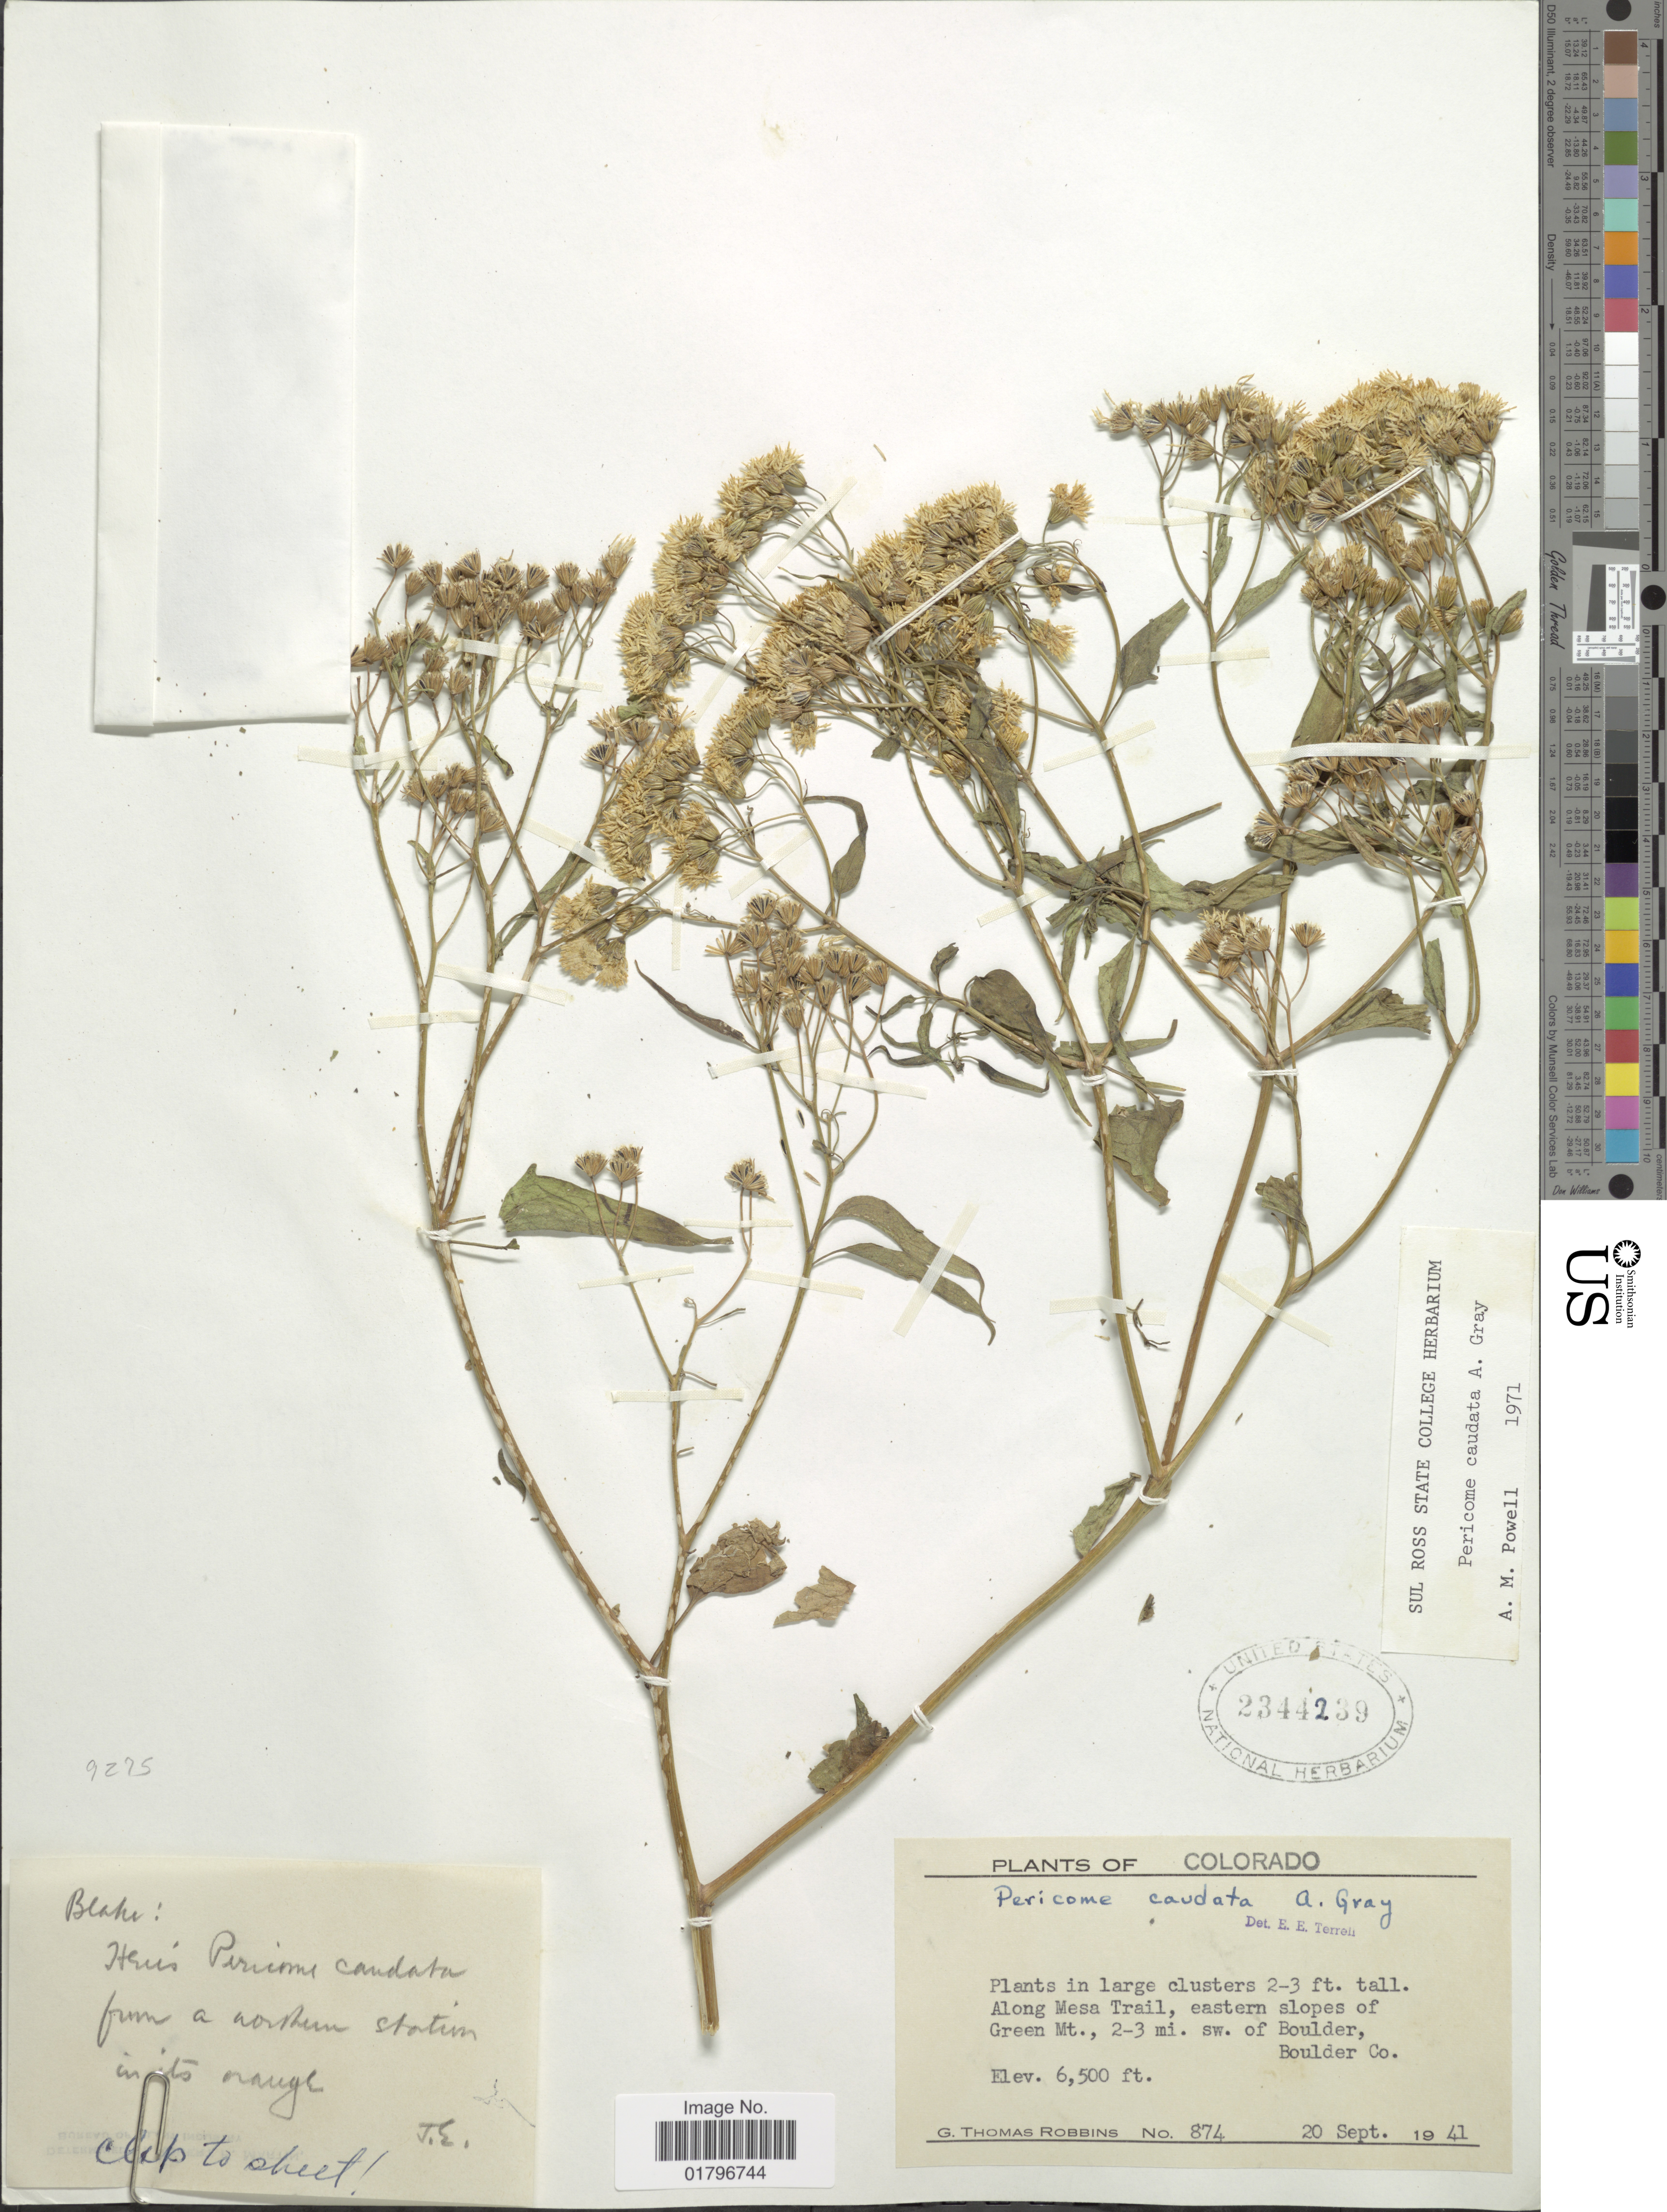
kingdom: Plantae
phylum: Tracheophyta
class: Magnoliopsida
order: Asterales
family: Asteraceae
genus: Pericome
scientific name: Pericome caudata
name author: A. Gray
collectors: G. T. Robbins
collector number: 874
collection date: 1941-09-20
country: United States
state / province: Colorado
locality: Along Mesa Trail, eastern slopes of Green Mt., 2-3 mi. sw. of Boulder, Boulder Co.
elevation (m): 1981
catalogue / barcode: US 2344239